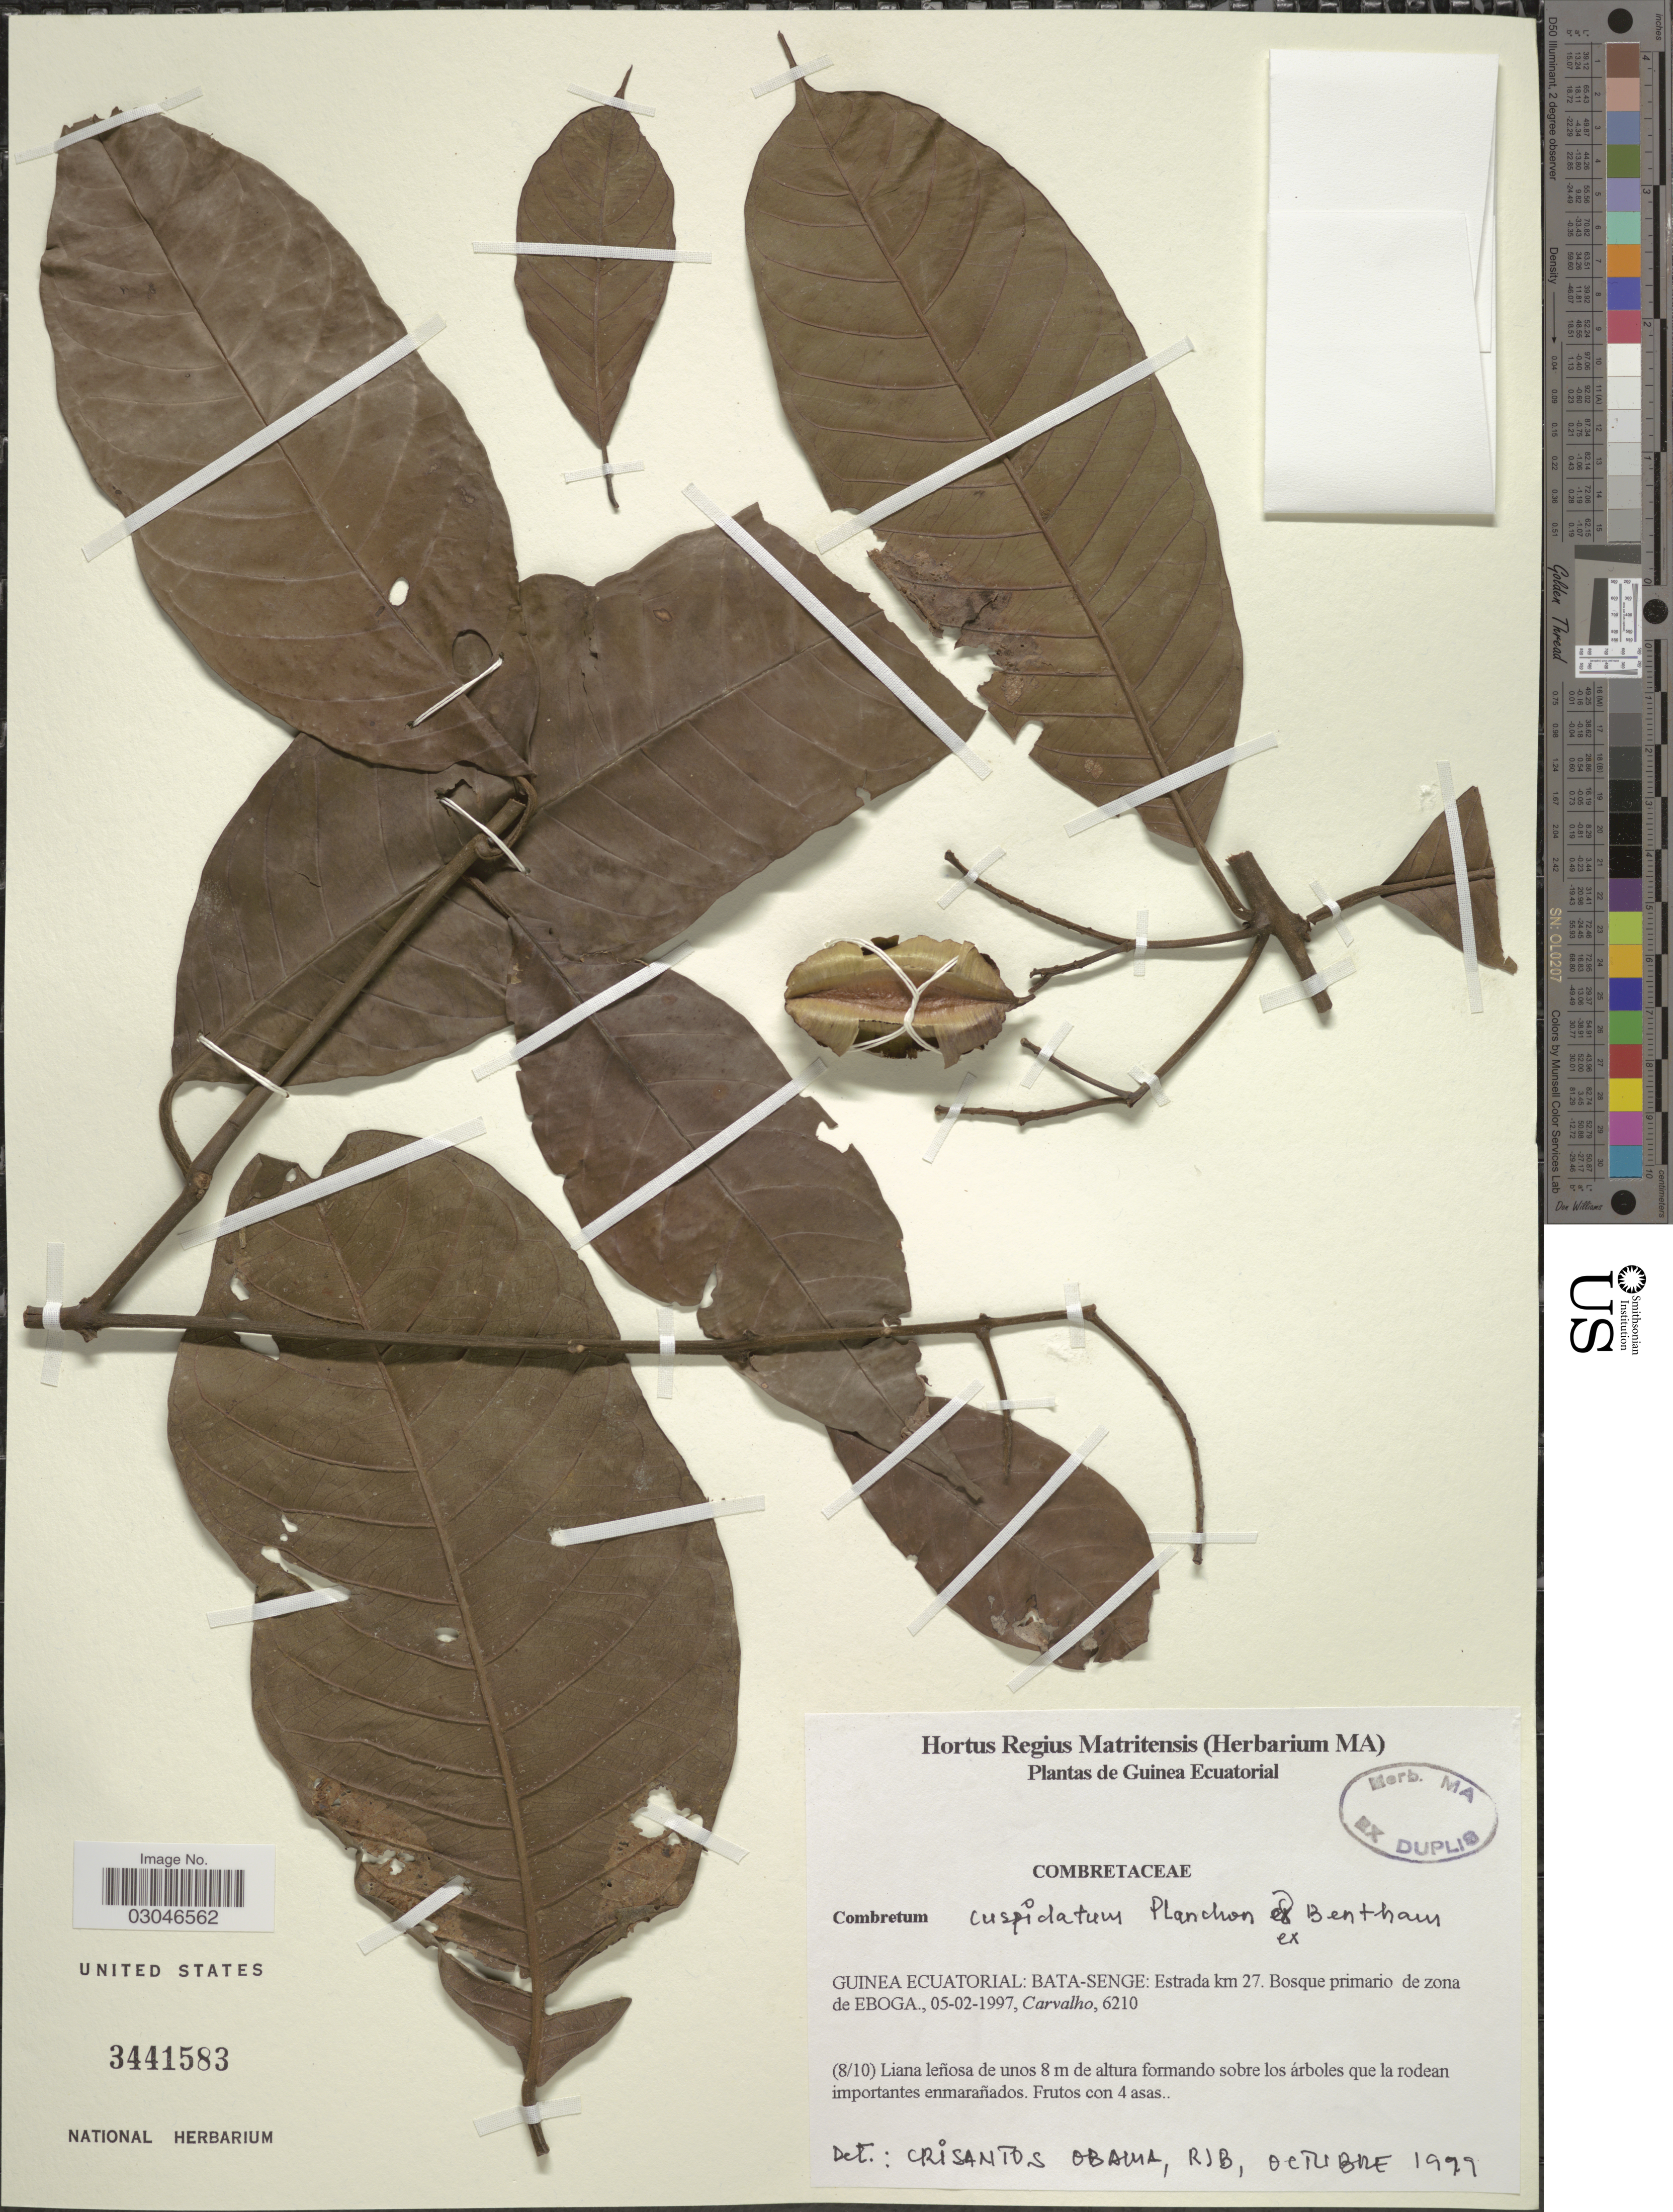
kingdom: Plantae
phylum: Tracheophyta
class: Magnoliopsida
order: Myrtales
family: Combretaceae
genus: Combretum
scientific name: Combretum cuspidatum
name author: Planch. ex Benth.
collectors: Carvalho, --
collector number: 6210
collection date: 1997-02-05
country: Equatorial Guinea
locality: Guinea Ecuatorial: Bata-Senge: Estrada km 27. Bosque primario de zona de EBOGA.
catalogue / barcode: US 3441583